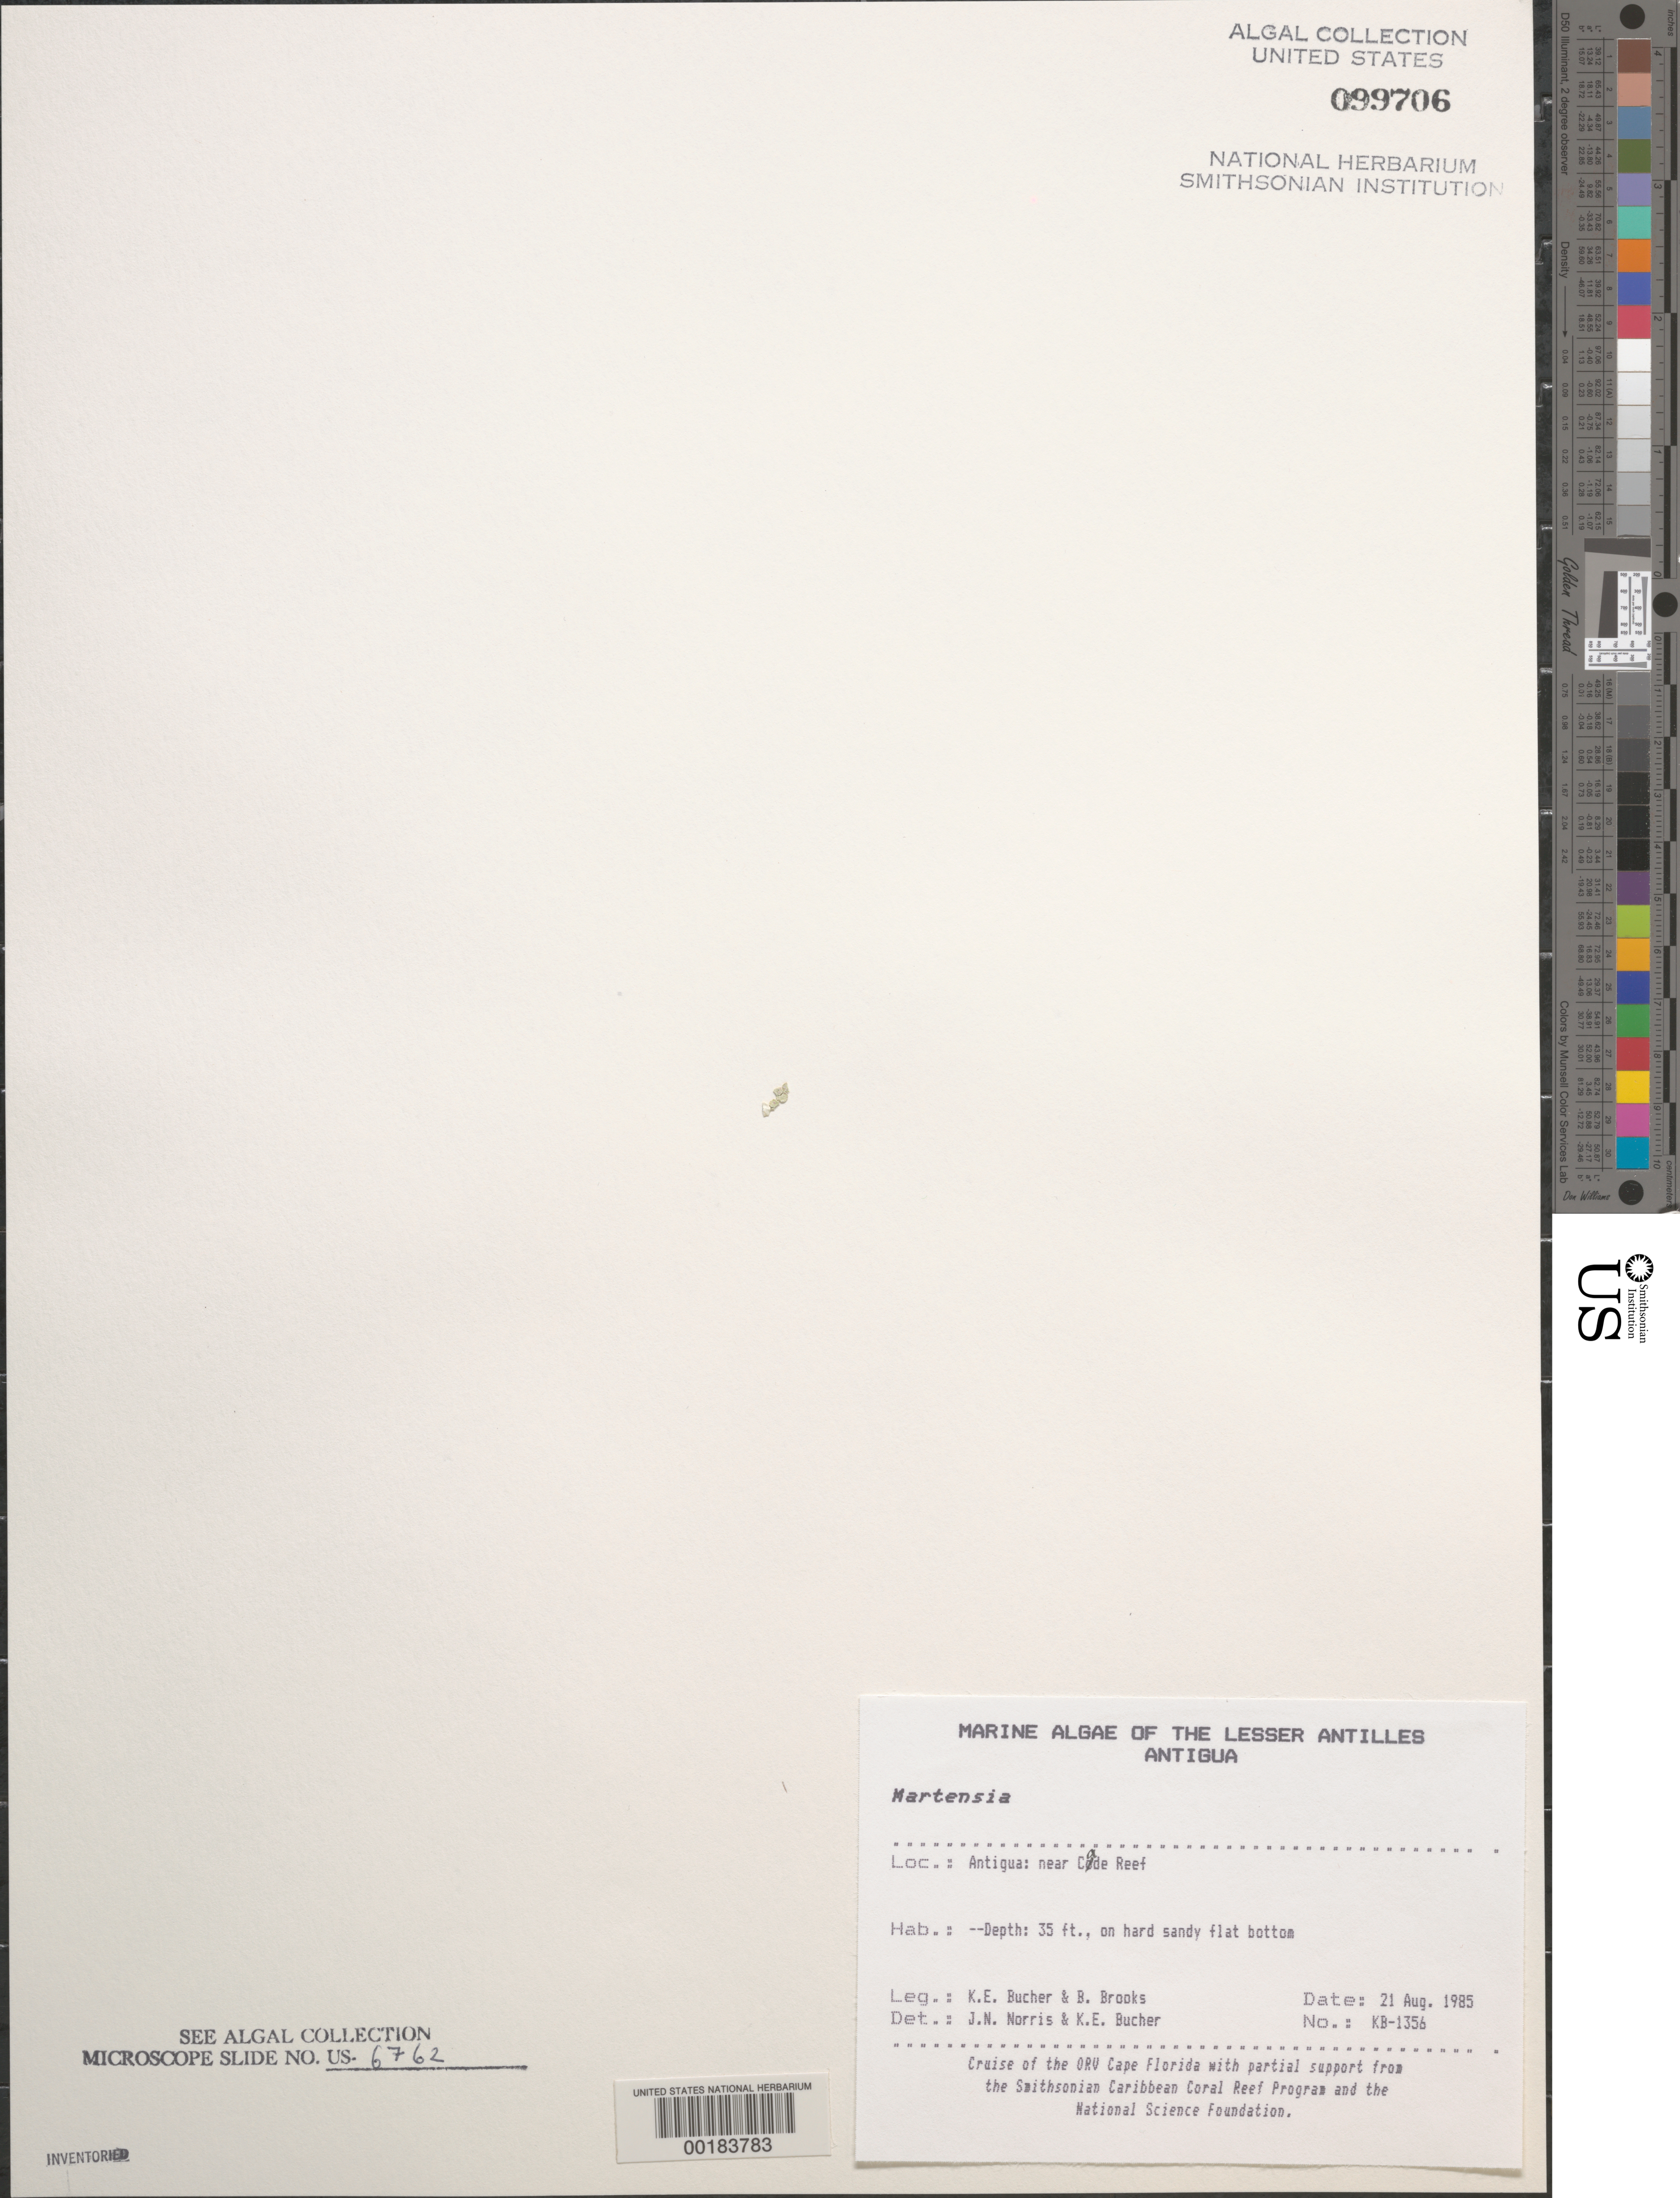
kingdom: Plantae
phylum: Rhodophyta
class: Florideophyceae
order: Ceramiales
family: Delesseriaceae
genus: Martensia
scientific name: Martensia sp.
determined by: Norris, J. N.; Bucher, K. E.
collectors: K. E. Bucher, B. Brooks & W. Fenical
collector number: Kb-1356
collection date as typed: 21 Aug 1985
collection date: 1985-08-21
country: Antigua and Barbuda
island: Antigua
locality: Near Cade Reef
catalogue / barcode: US 99706